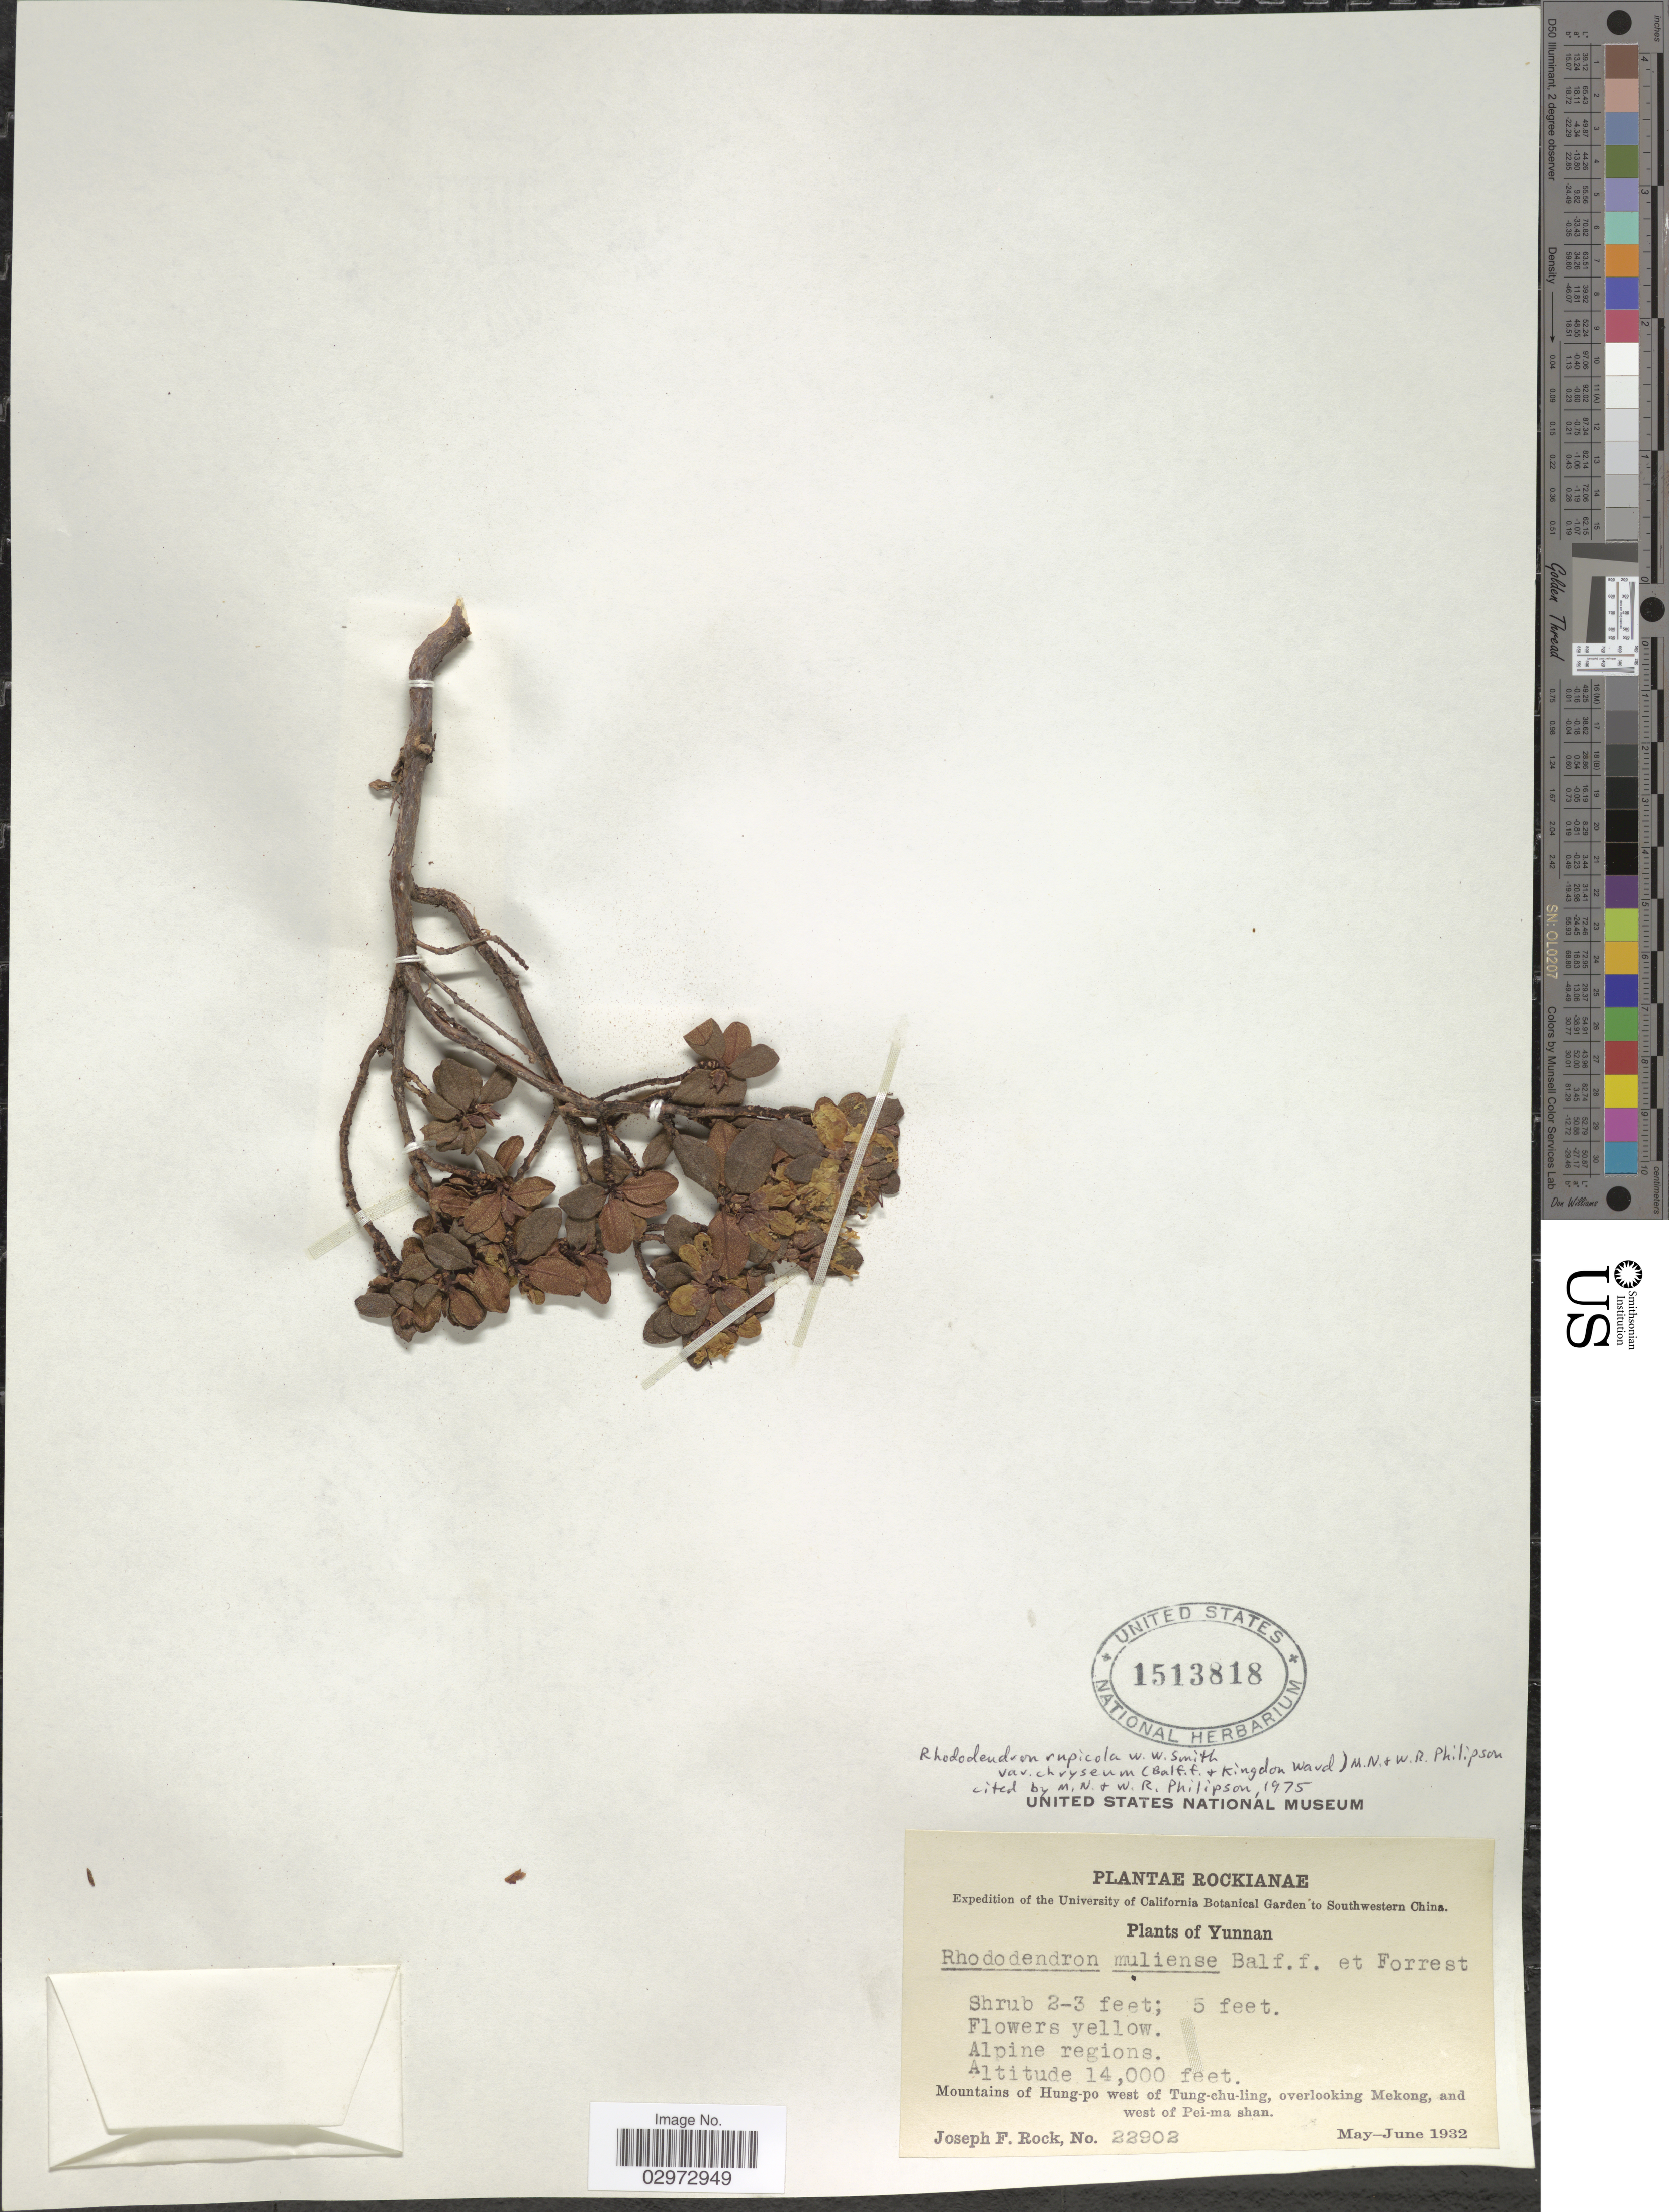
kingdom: Plantae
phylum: Tracheophyta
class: Magnoliopsida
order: Ericales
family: Ericaceae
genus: Rhododendron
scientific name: Rhododendron rupicola var. chryseum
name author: (Balf. f. & Kingdon-Ward) Philipson & M. N. Philipson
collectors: J. F. Rock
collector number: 22902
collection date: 1932-05/1932-06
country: China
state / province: Yunnan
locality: Southwestern China, Mountains of Hung-po west of Tung-chu-ling, overlooking Mekong, and west of Pei-ma shan.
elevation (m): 4267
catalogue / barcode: US 1513818